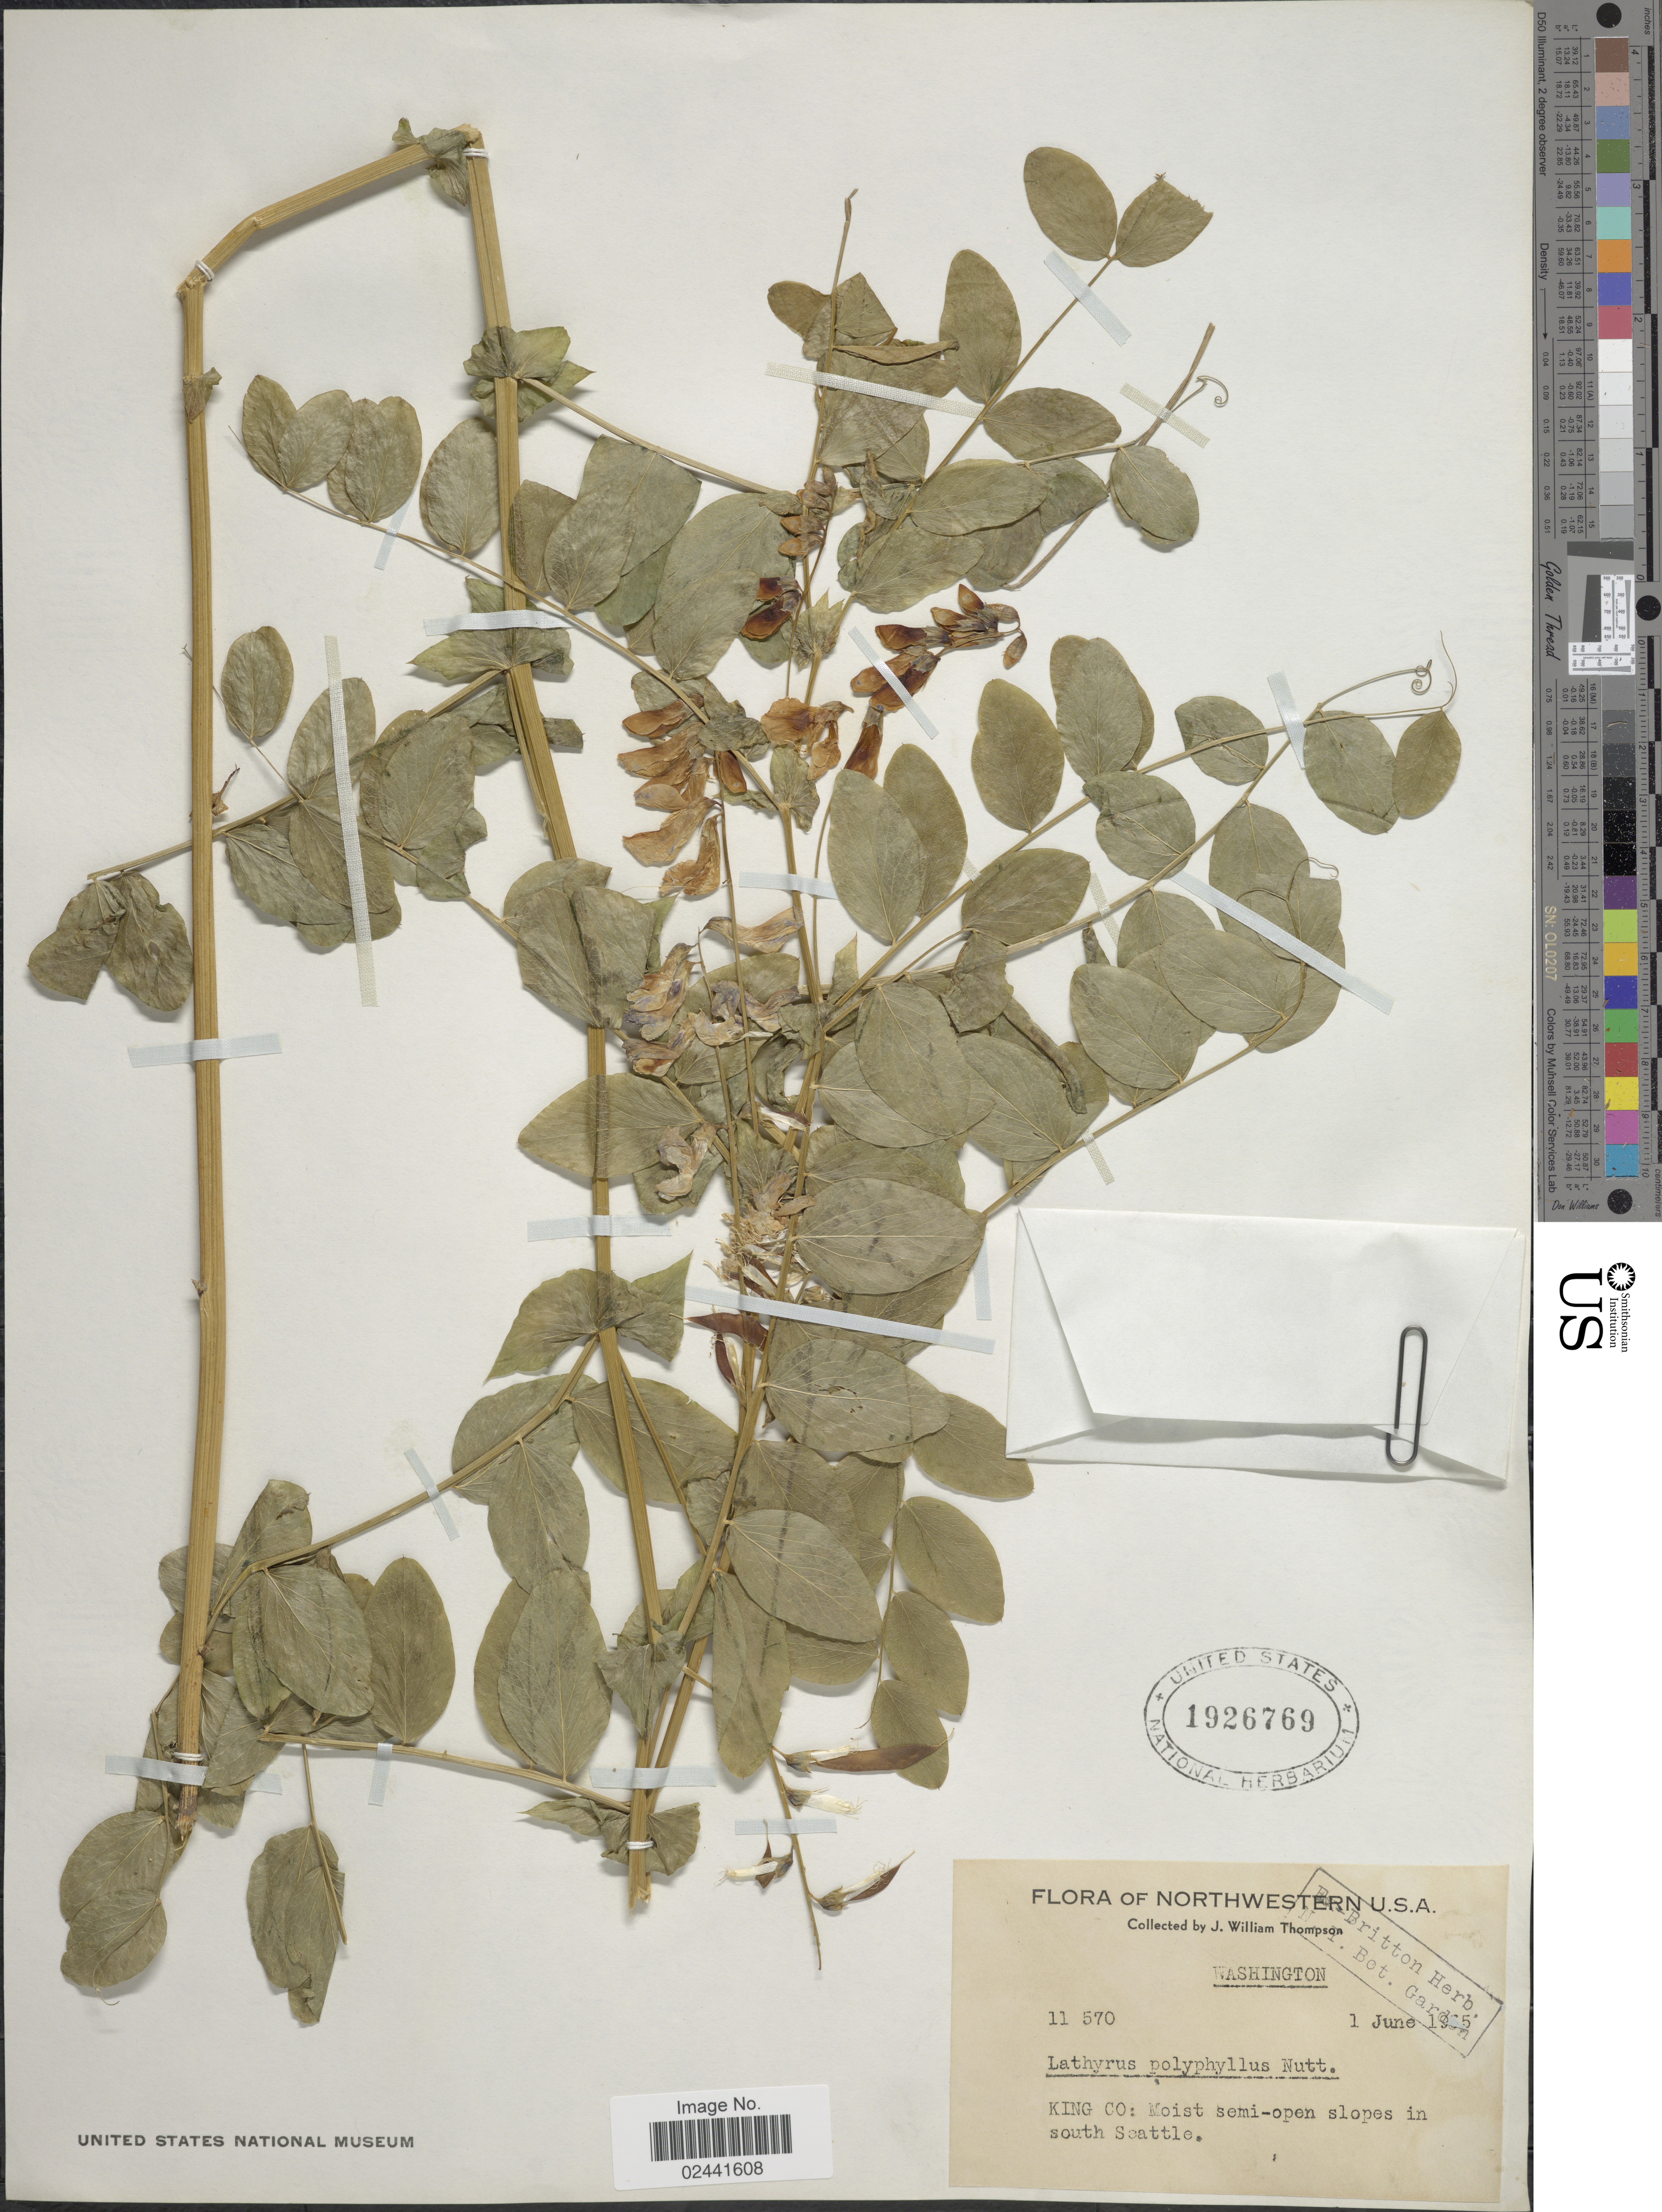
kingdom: Plantae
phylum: Tracheophyta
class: Magnoliopsida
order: Fabales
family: Fabaceae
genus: Lathyrus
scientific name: Lathyrus polyphyllus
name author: Nutt.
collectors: J. W. Thompson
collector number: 11570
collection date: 1935-06-01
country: United States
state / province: Washington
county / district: King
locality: King Co: Moist semi-open slopes in south Seattle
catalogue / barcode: US 1926769